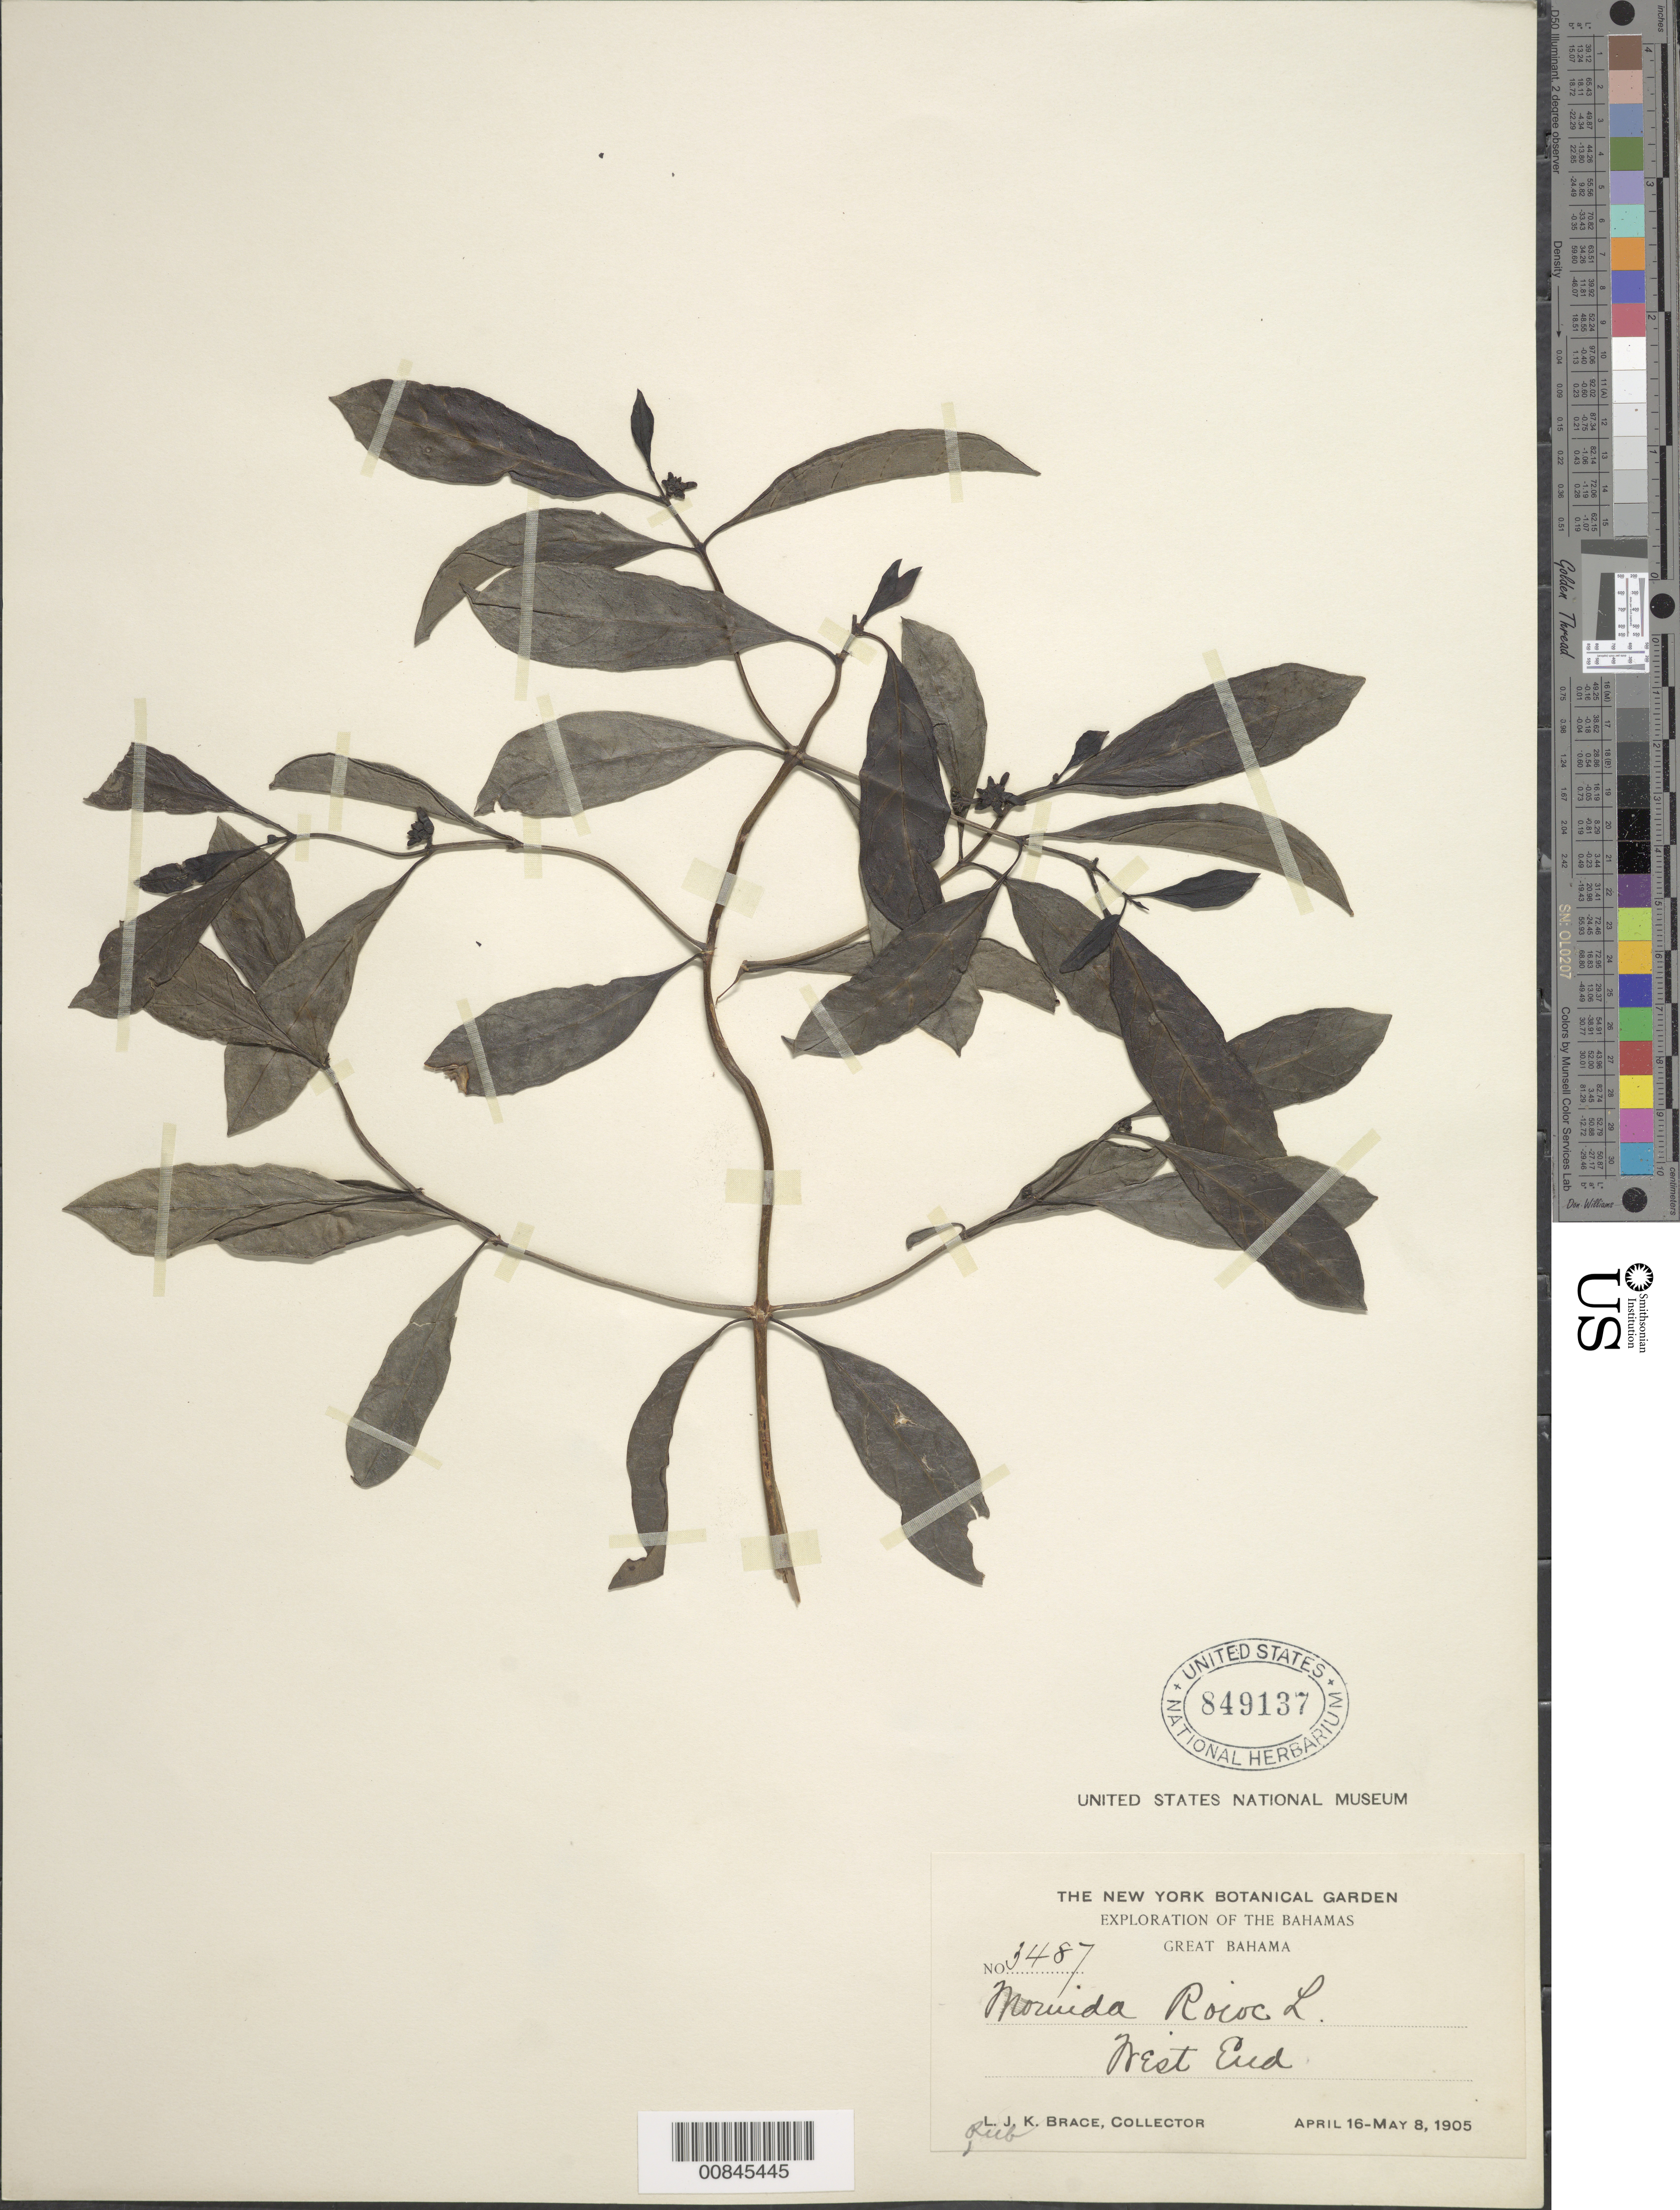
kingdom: Plantae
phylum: Tracheophyta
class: Magnoliopsida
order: Gentianales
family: Rubiaceae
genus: Morinda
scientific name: Morinda royoc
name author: L.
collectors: L. J. K. Brace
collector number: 3487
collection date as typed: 16 Apr 1905 to 08 May 1905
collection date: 1905-04-16/1905-05-08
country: Bahamas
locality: Great Bahama, West End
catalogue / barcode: US 849137